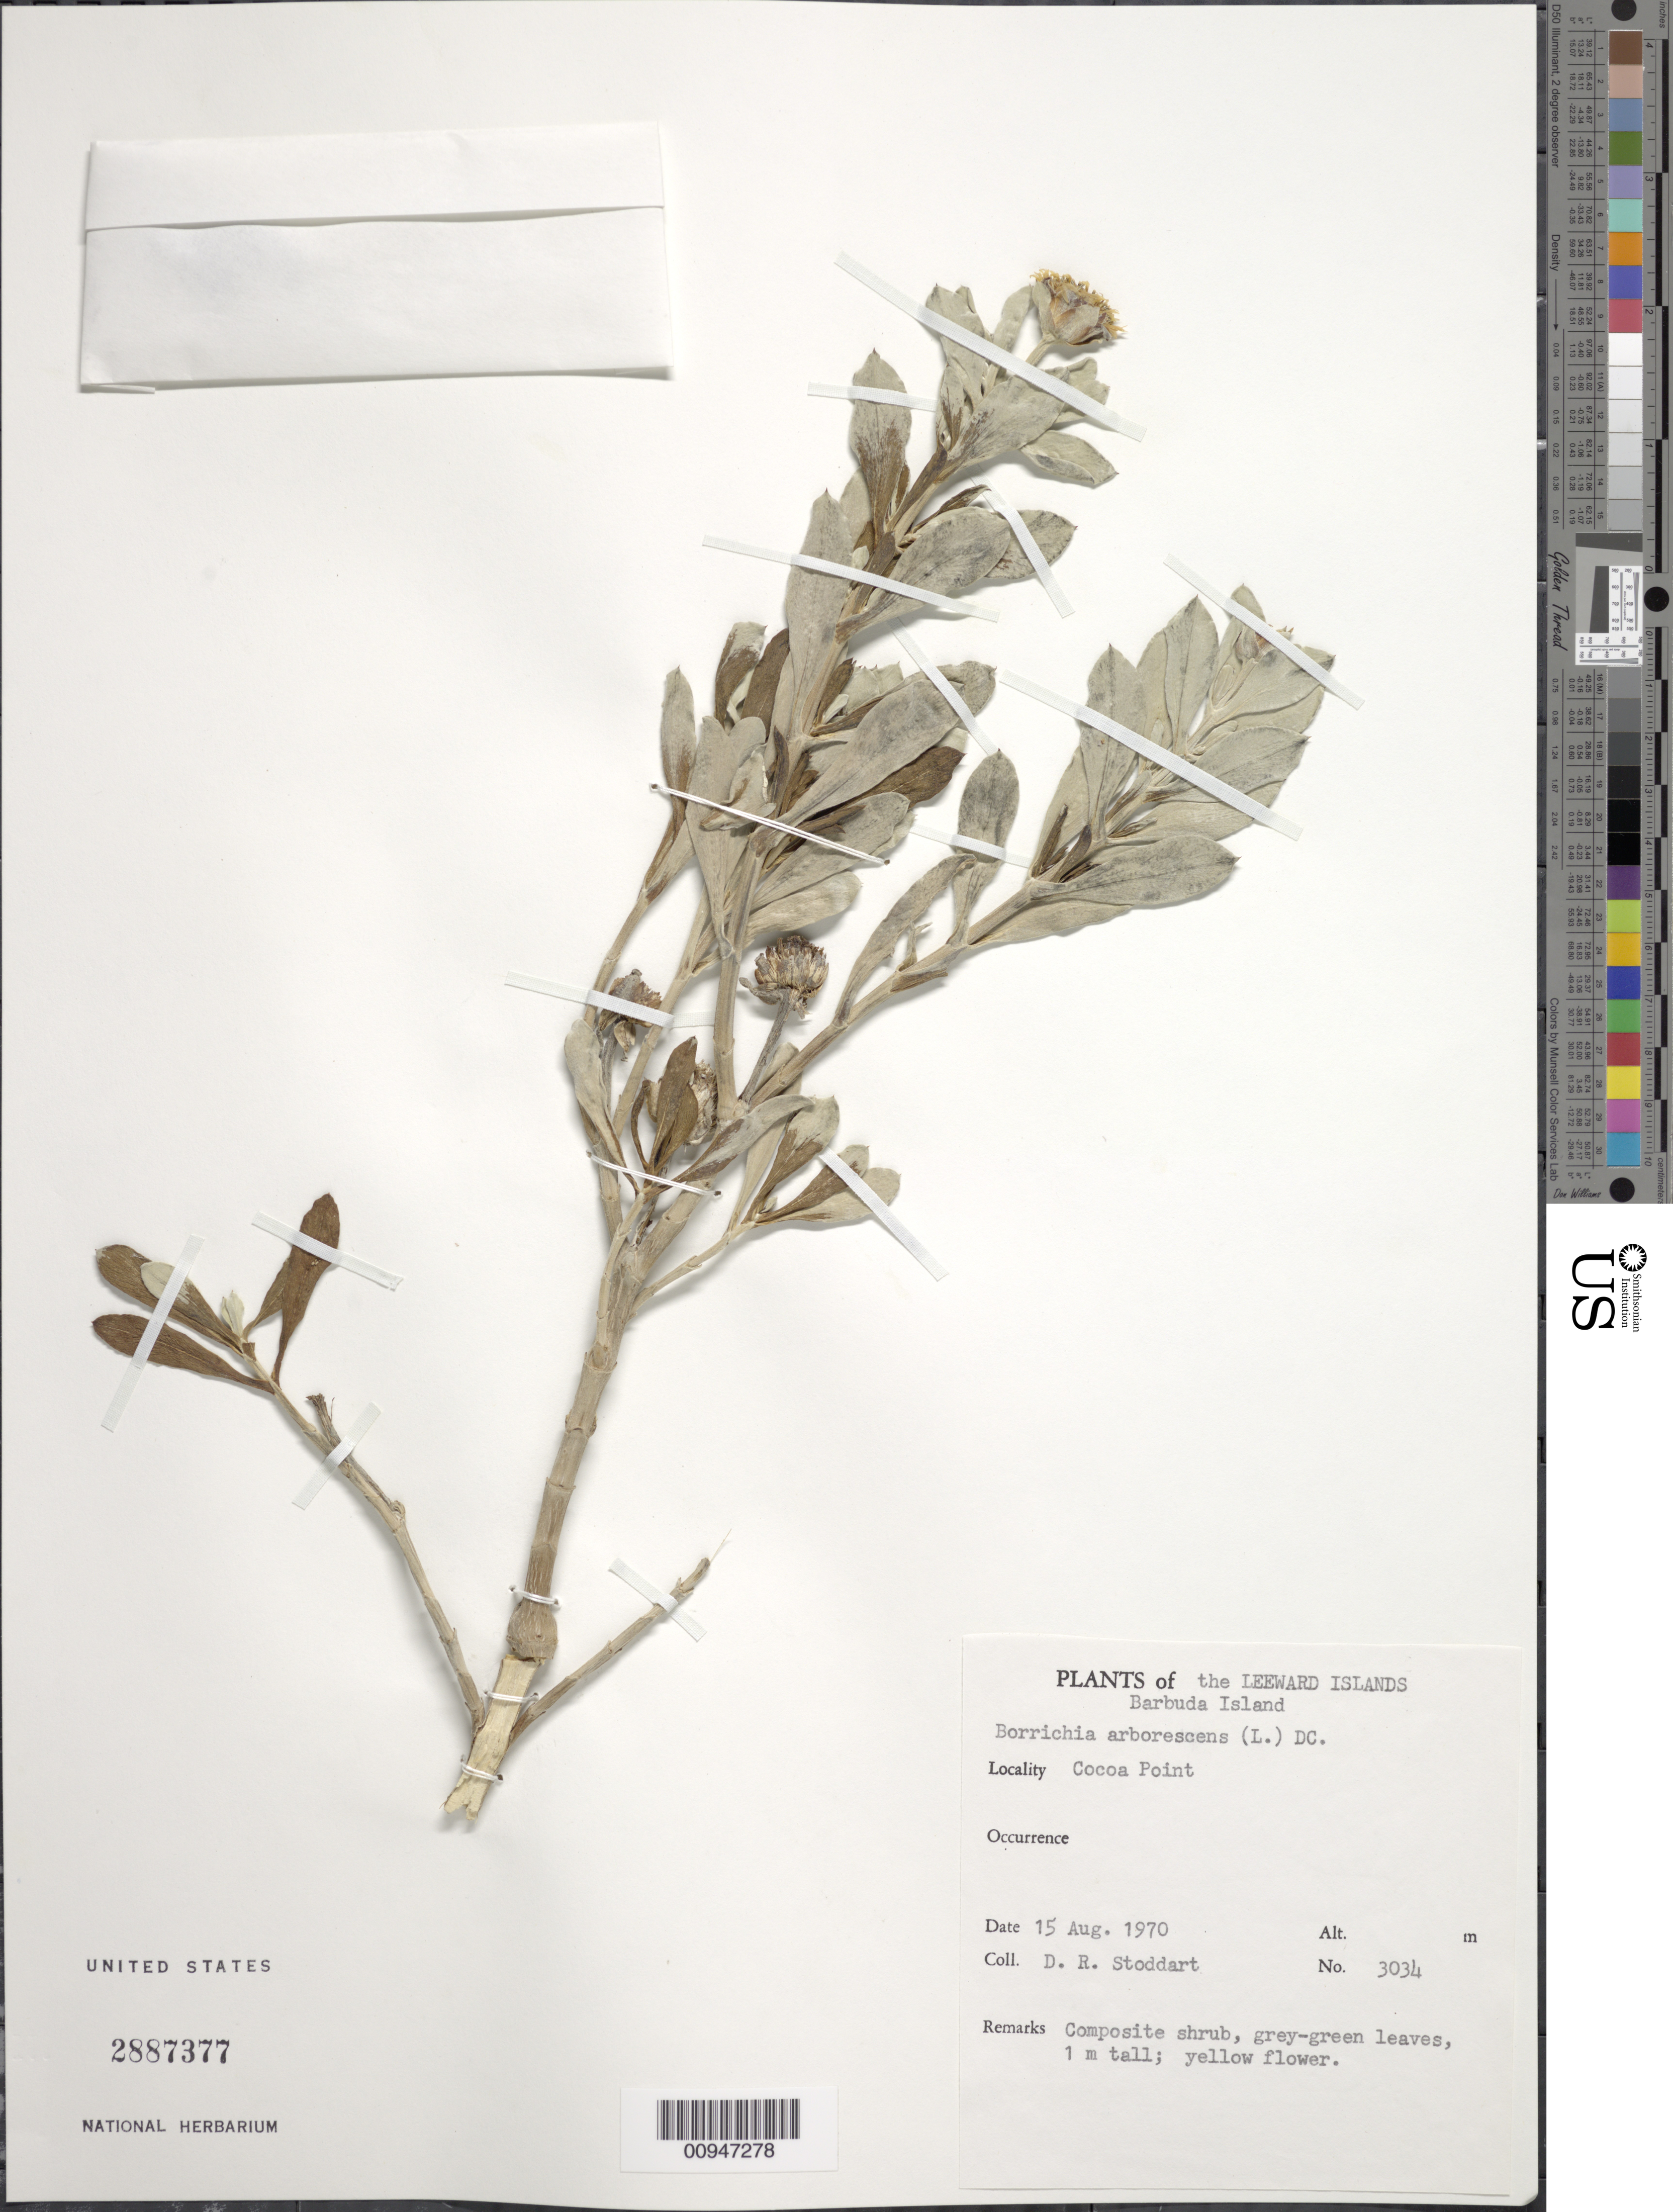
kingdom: Plantae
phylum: Tracheophyta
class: Magnoliopsida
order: Asterales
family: Asteraceae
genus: Borrichia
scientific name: Borrichia arborescens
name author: (L.) DC.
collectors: D. R. Stoddart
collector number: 3034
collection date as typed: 15 Aug 1970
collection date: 1970-08-15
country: Antigua and Barbuda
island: Leeward Is.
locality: Cocoa Point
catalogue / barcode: US 2887377